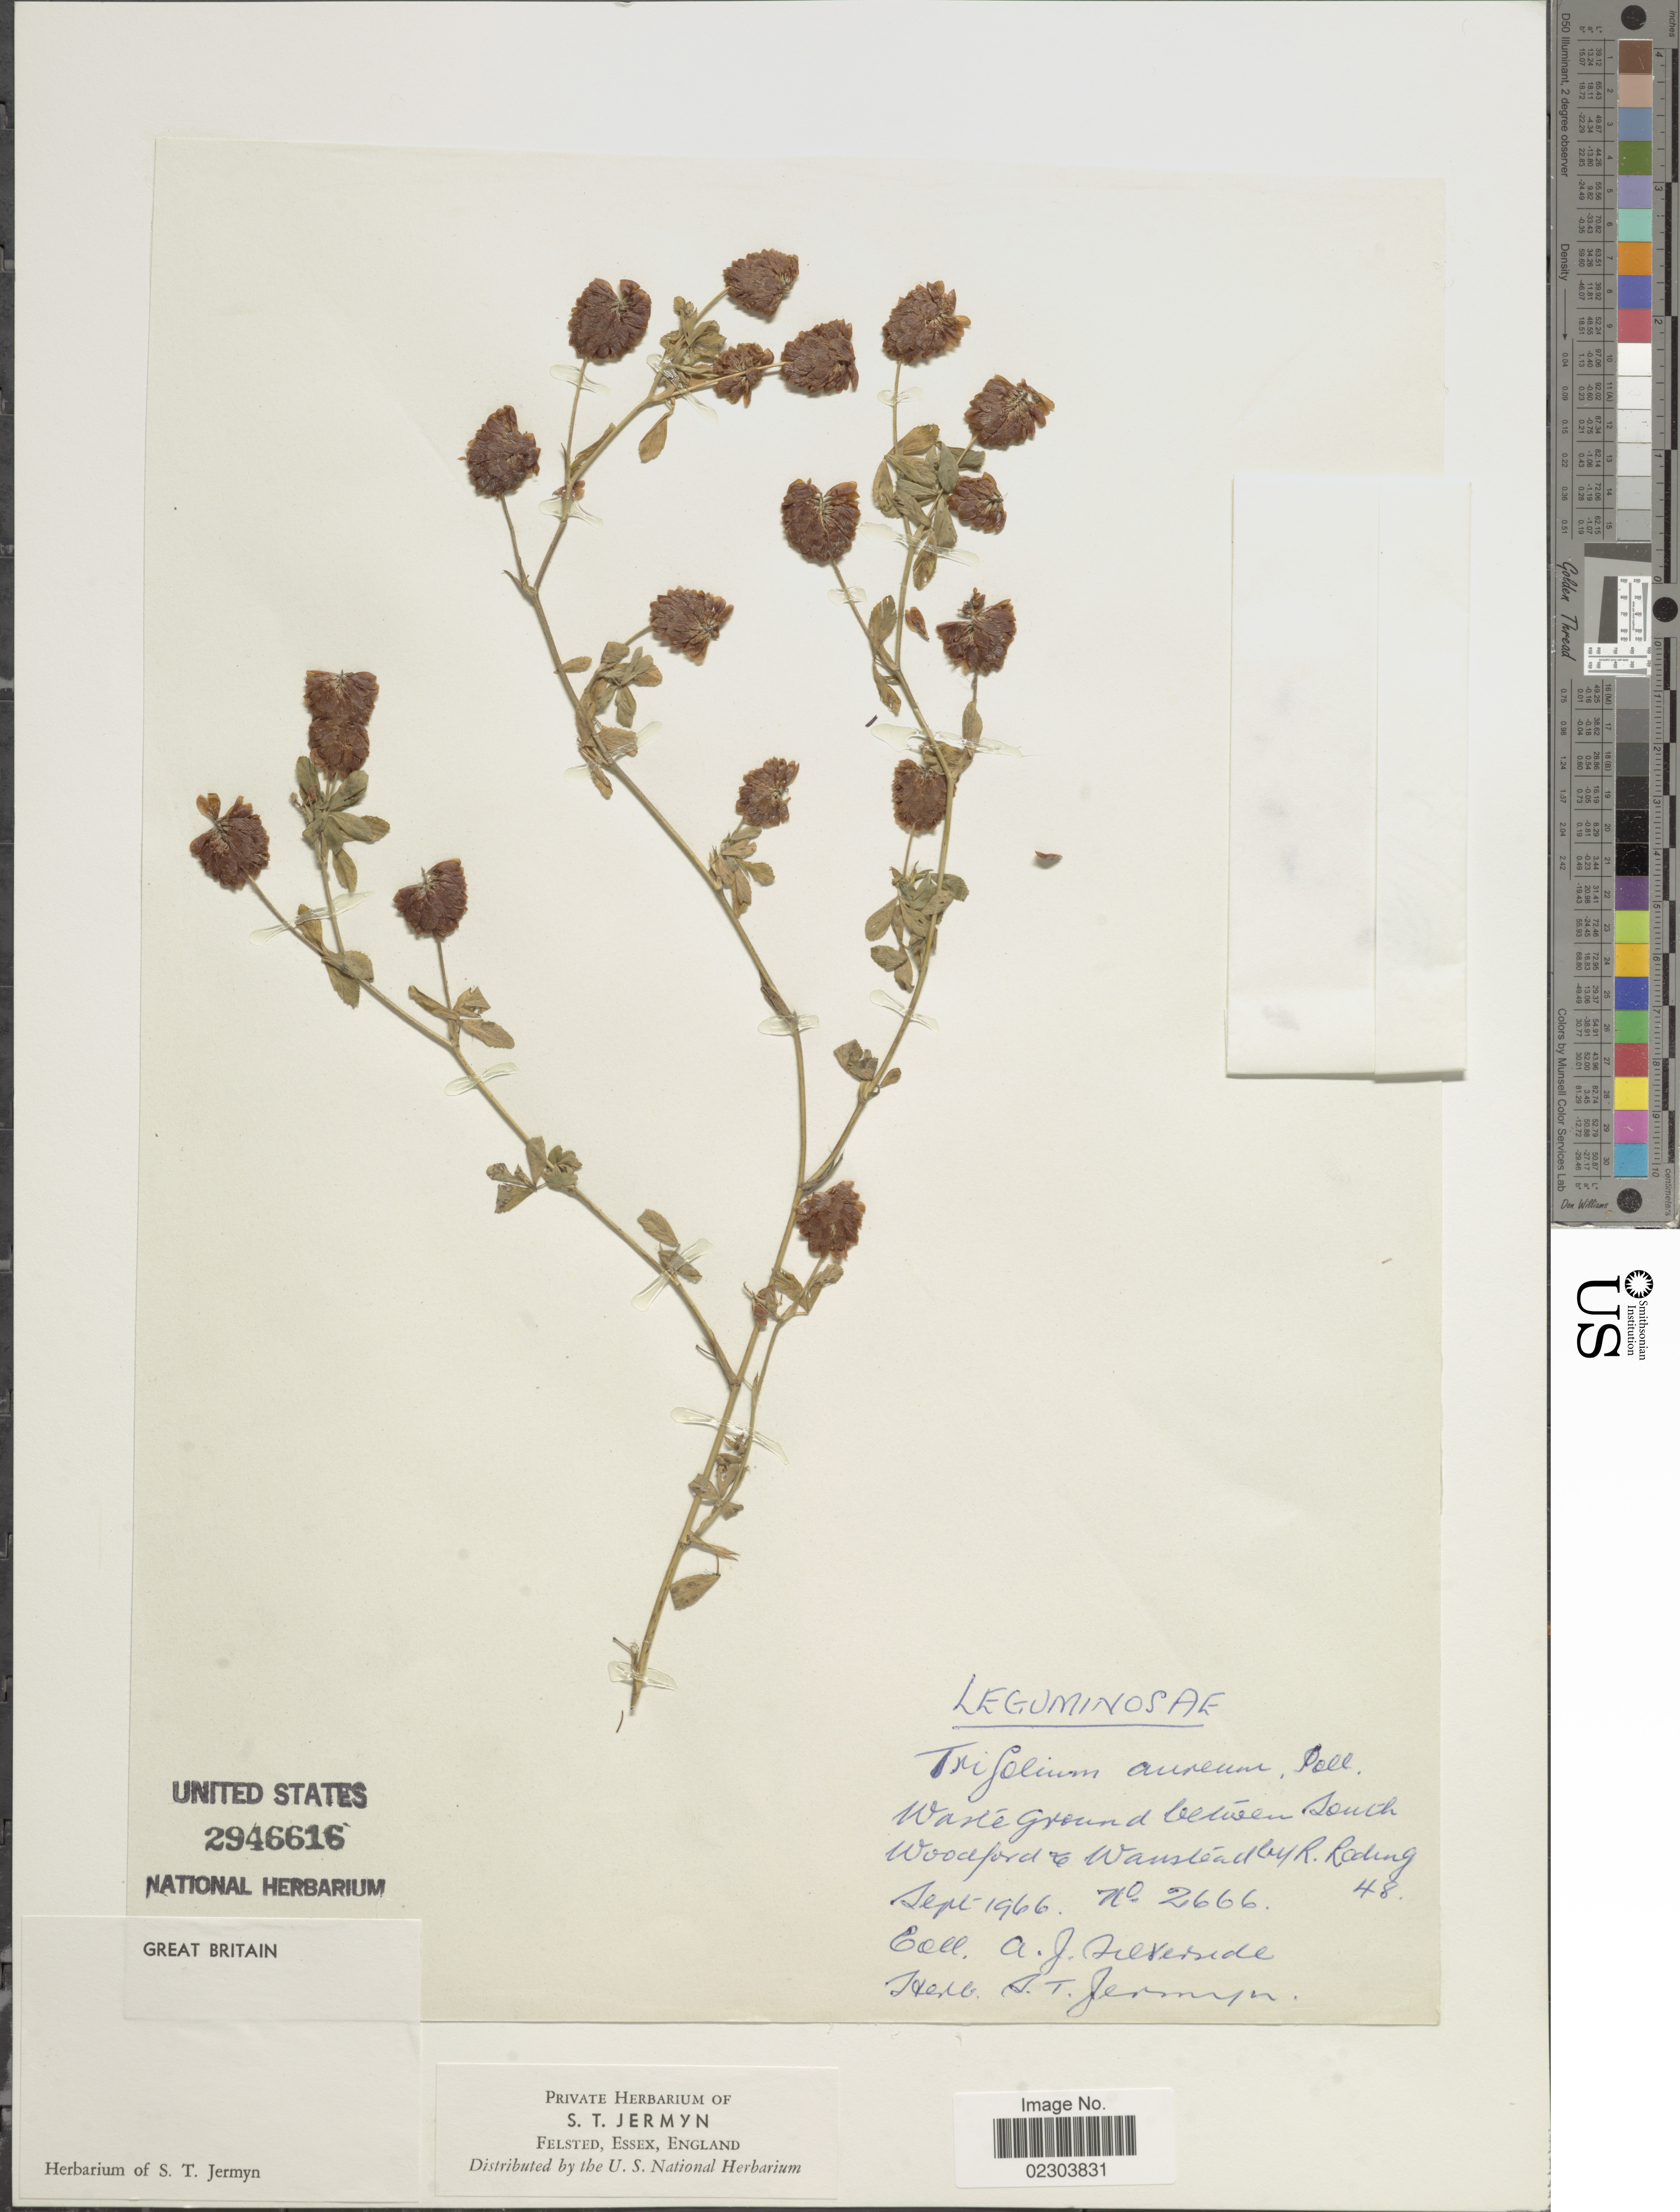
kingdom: Plantae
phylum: Tracheophyta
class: Magnoliopsida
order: Fabales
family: Fabaceae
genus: Trifolium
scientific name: Trifolium aureum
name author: Pollich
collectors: A. Silverside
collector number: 2666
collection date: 1966-09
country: United Kingdom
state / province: England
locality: Great Britain, waste ground between south Woodford & Wanstead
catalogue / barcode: US 2946616